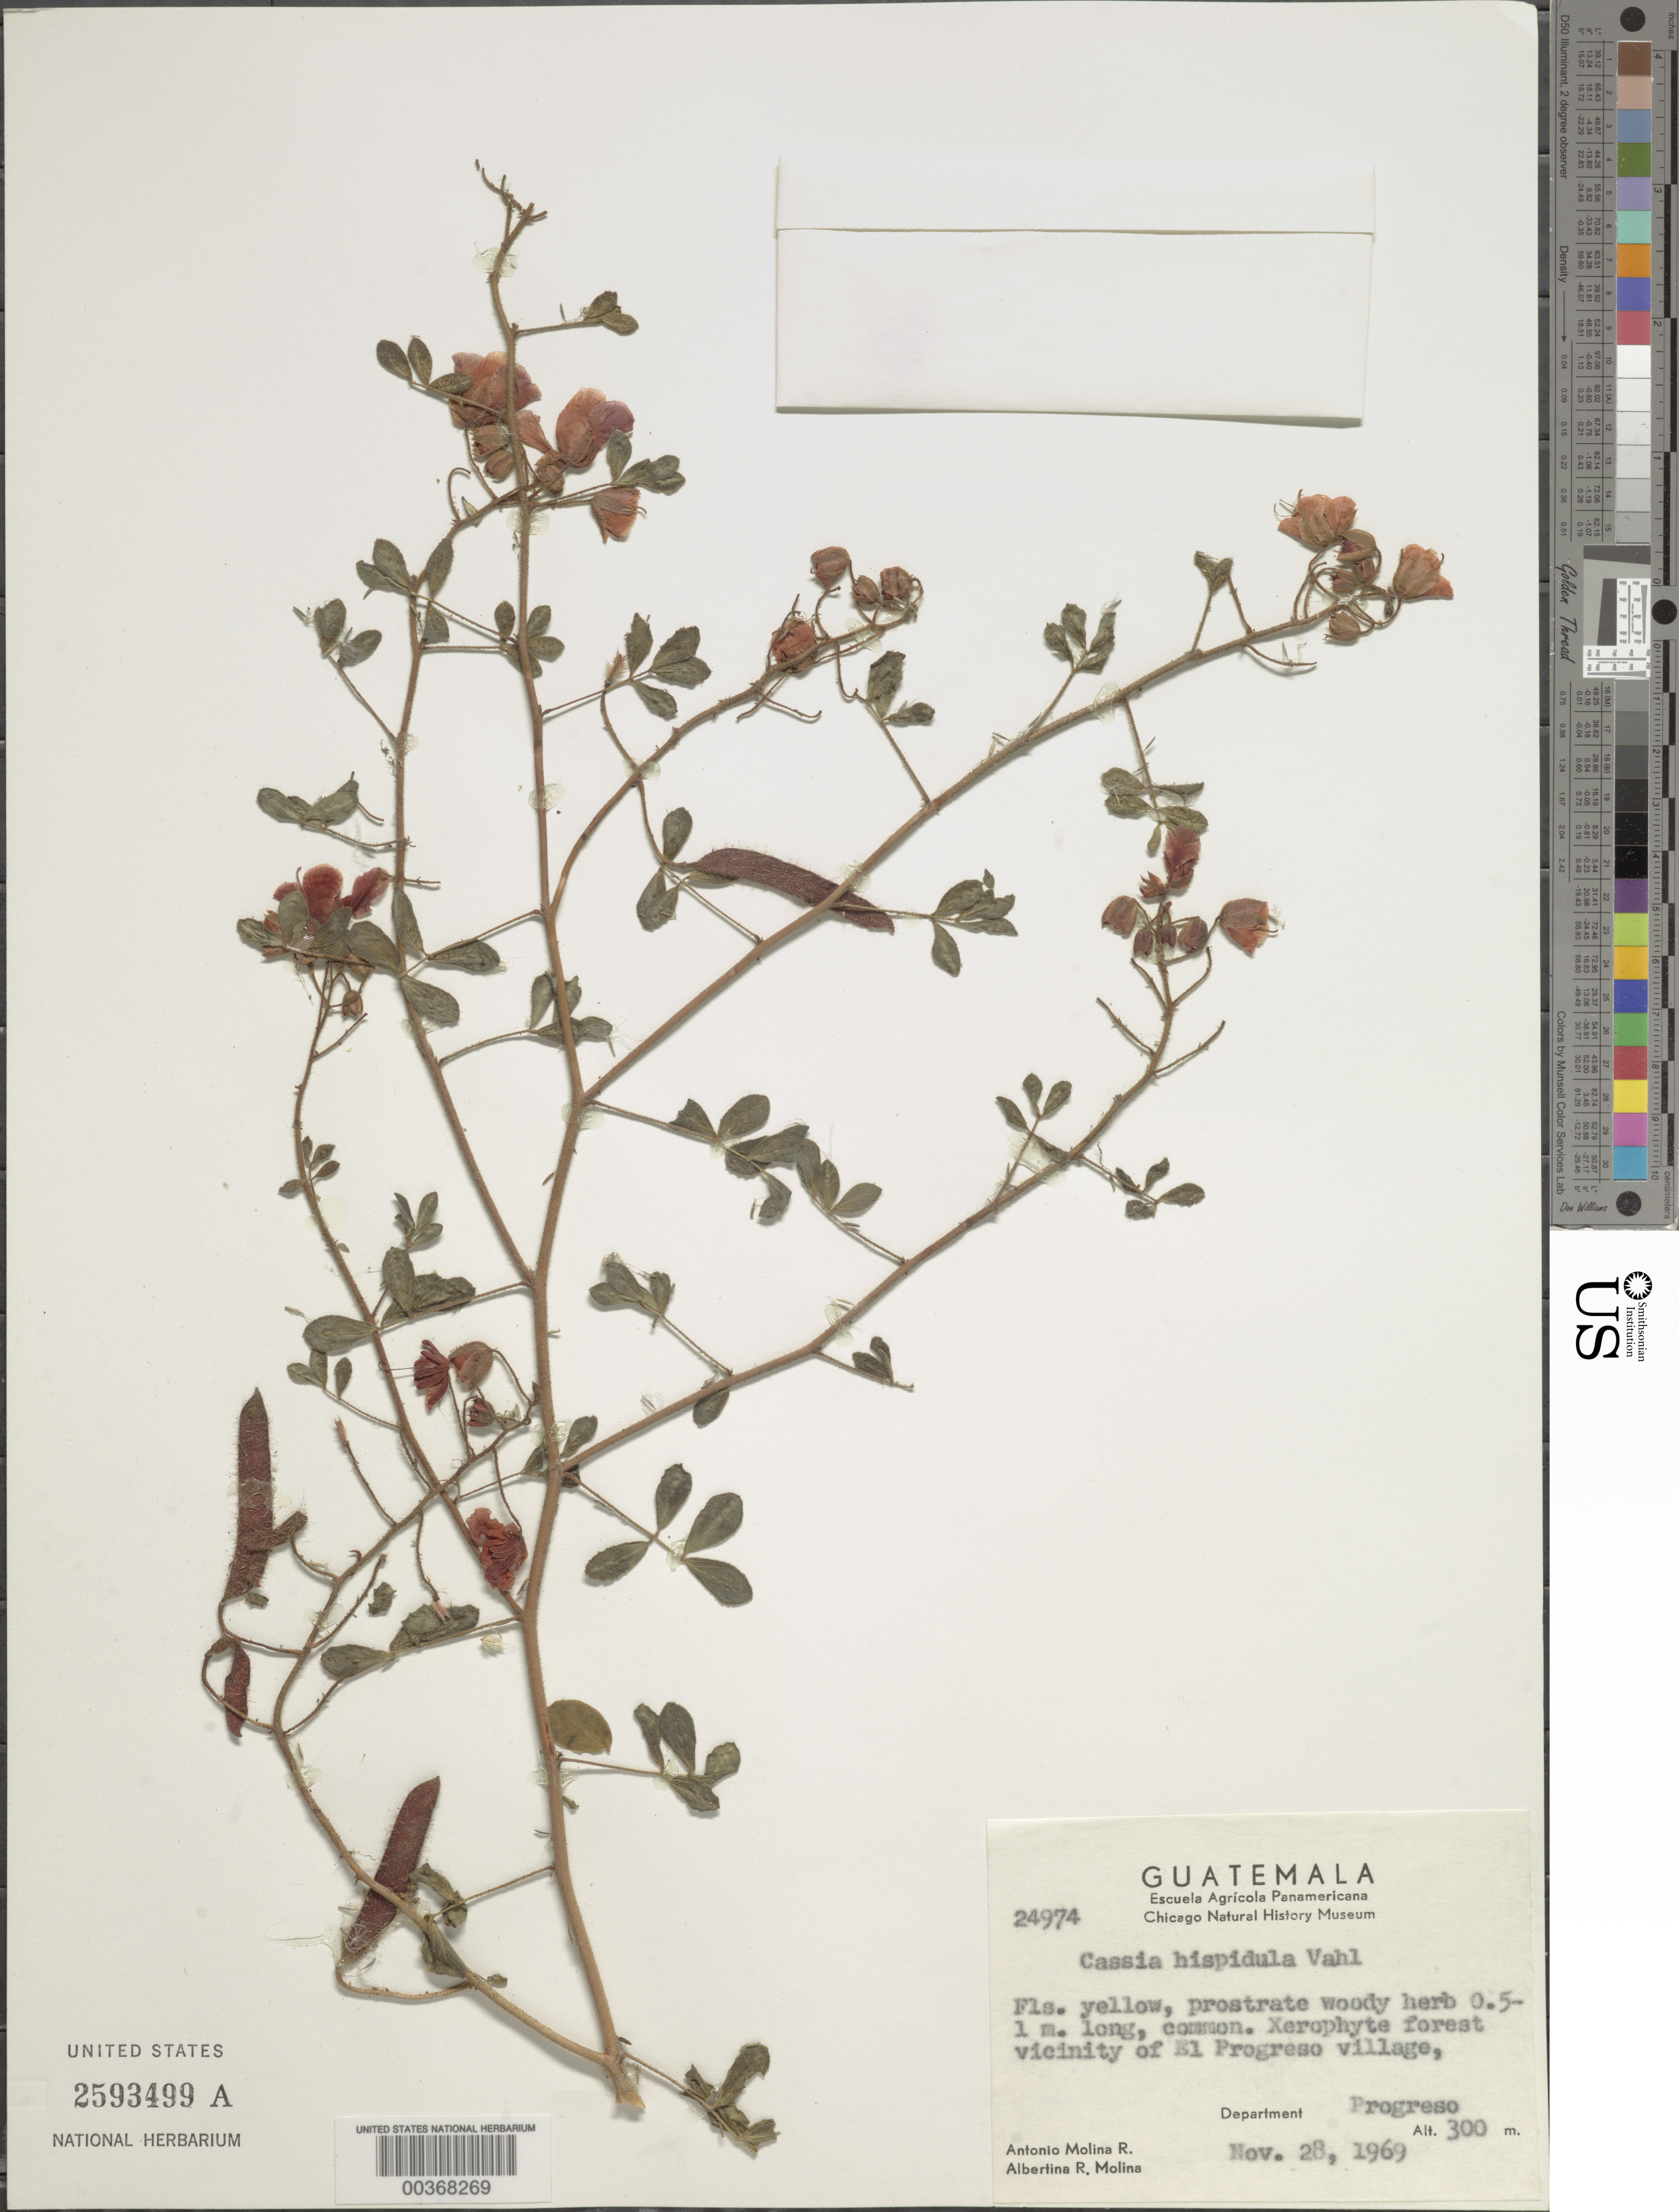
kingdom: Plantae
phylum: Tracheophyta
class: Magnoliopsida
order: Fabales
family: Fabaceae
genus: Chamaecrista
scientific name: Chamaecrista hispidula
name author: (Vahl) H.S. Irwin & Barneby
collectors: A. Molina R. & A. Molina R.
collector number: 24974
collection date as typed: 28 Nov 1969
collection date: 1969-11-28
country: Guatemala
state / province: El Progreso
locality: Vicinity of El Progreso village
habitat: Xerophyte forest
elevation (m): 300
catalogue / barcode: US 2593499A